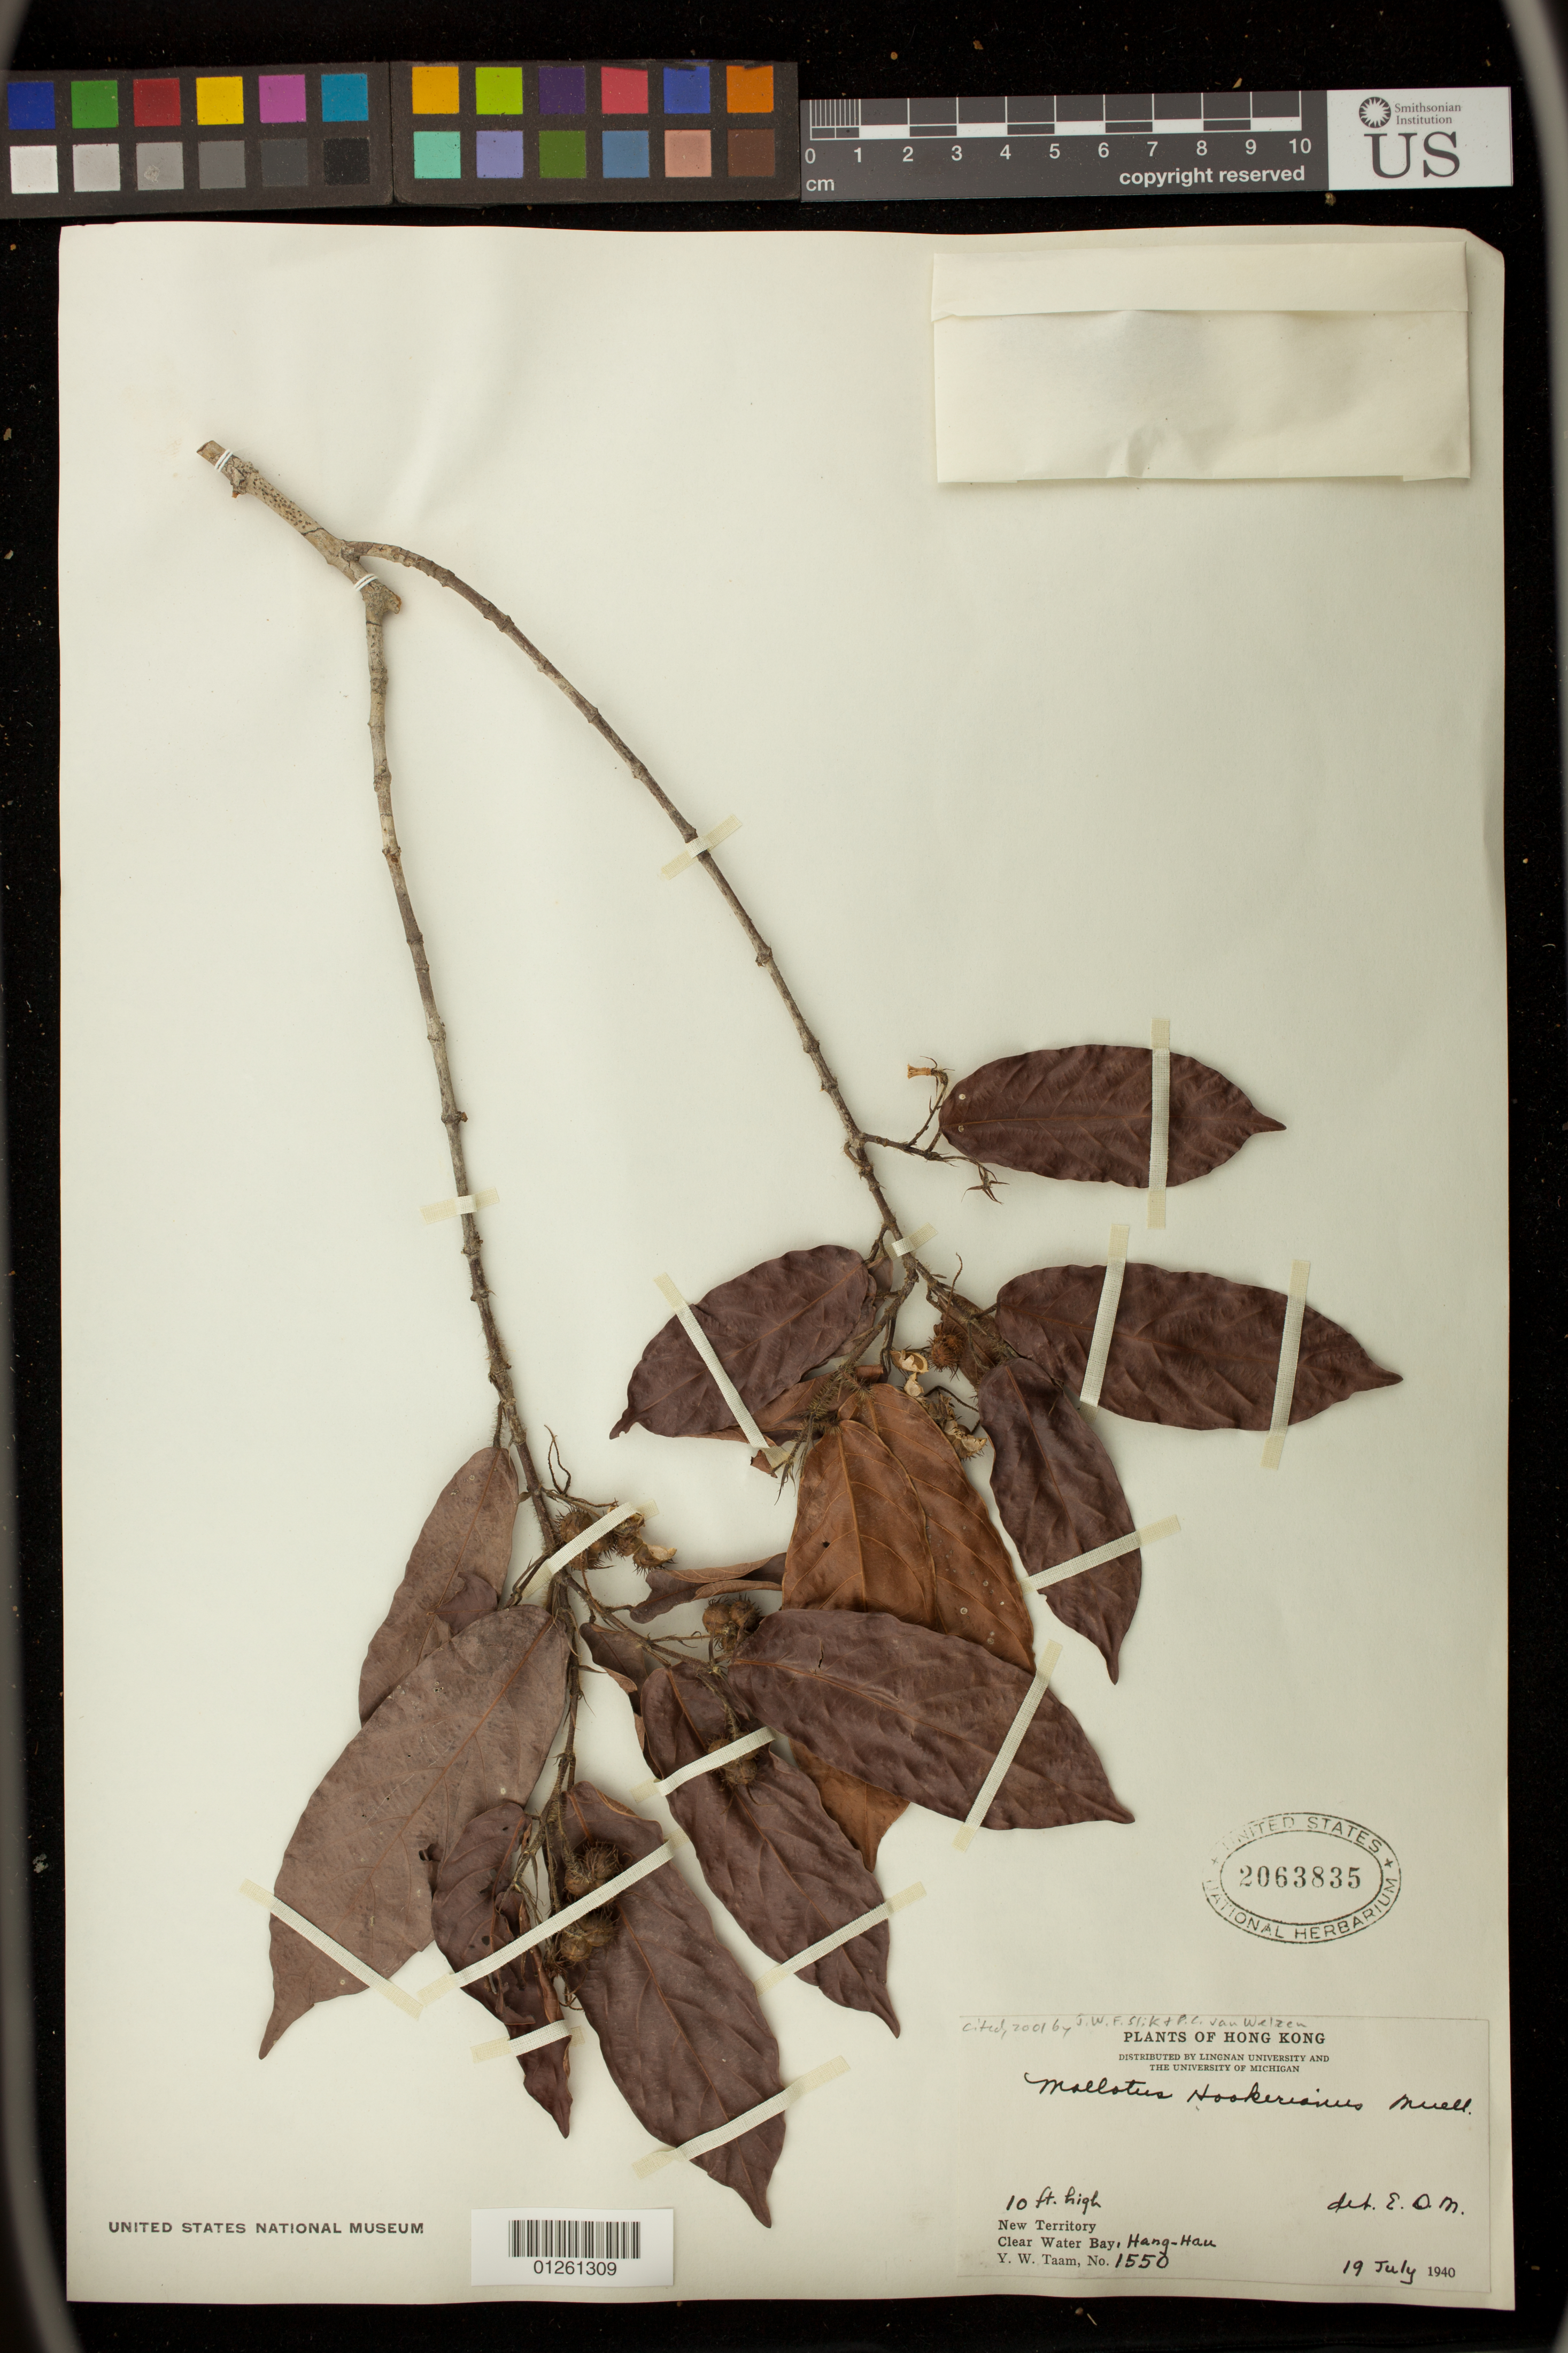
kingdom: Plantae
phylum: Tracheophyta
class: Magnoliopsida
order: Malpighiales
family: Euphorbiaceae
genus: Hancea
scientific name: Hancea hookeriana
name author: Seem.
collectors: Y. W. Taam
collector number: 1550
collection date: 1940-07-19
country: China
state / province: Hong Kong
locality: New territry, Clear Water Bay, Hang-Han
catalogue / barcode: US 2063835